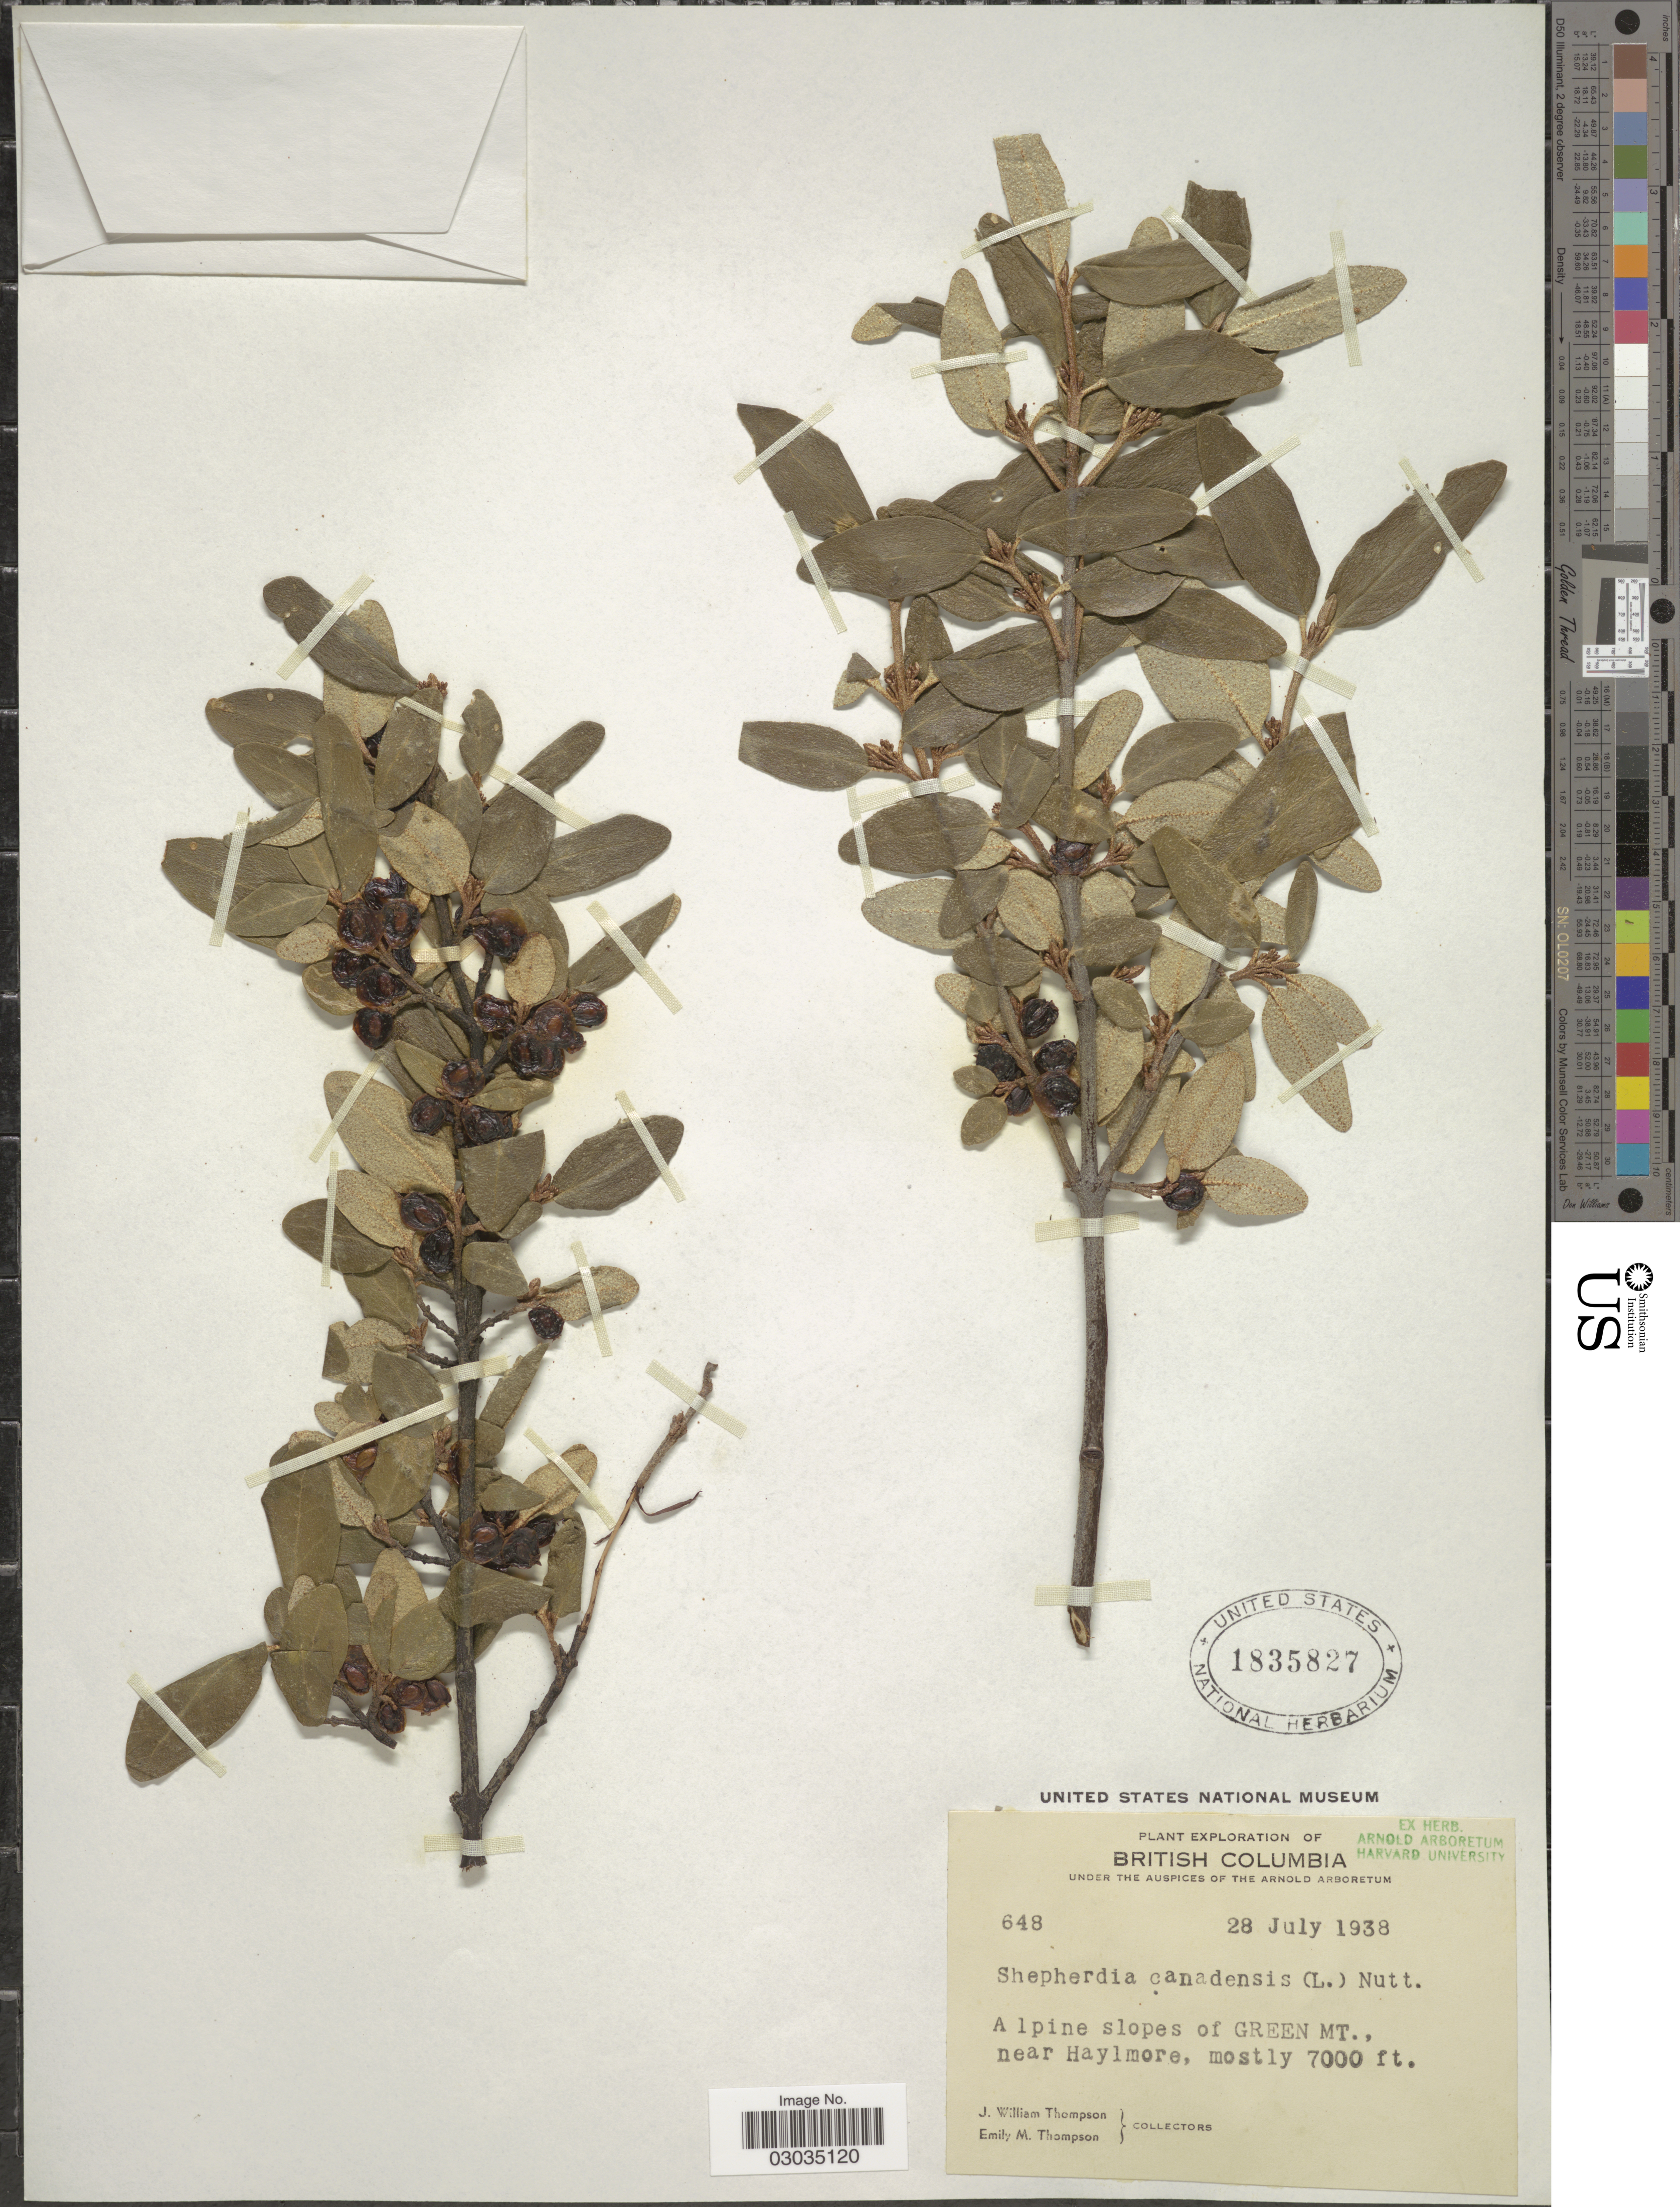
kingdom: Plantae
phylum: Tracheophyta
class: Magnoliopsida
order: Rosales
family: Elaeagnaceae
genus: Shepherdia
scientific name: Shepherdia canadensis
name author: (L.) Nutt.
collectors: J. W. Thompson & E. M. Thompson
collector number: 648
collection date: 1938-07-28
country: Canada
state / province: British Columbia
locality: Alpine slopes of Green Mt., near Haylmore.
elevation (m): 2134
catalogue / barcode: US 1835827